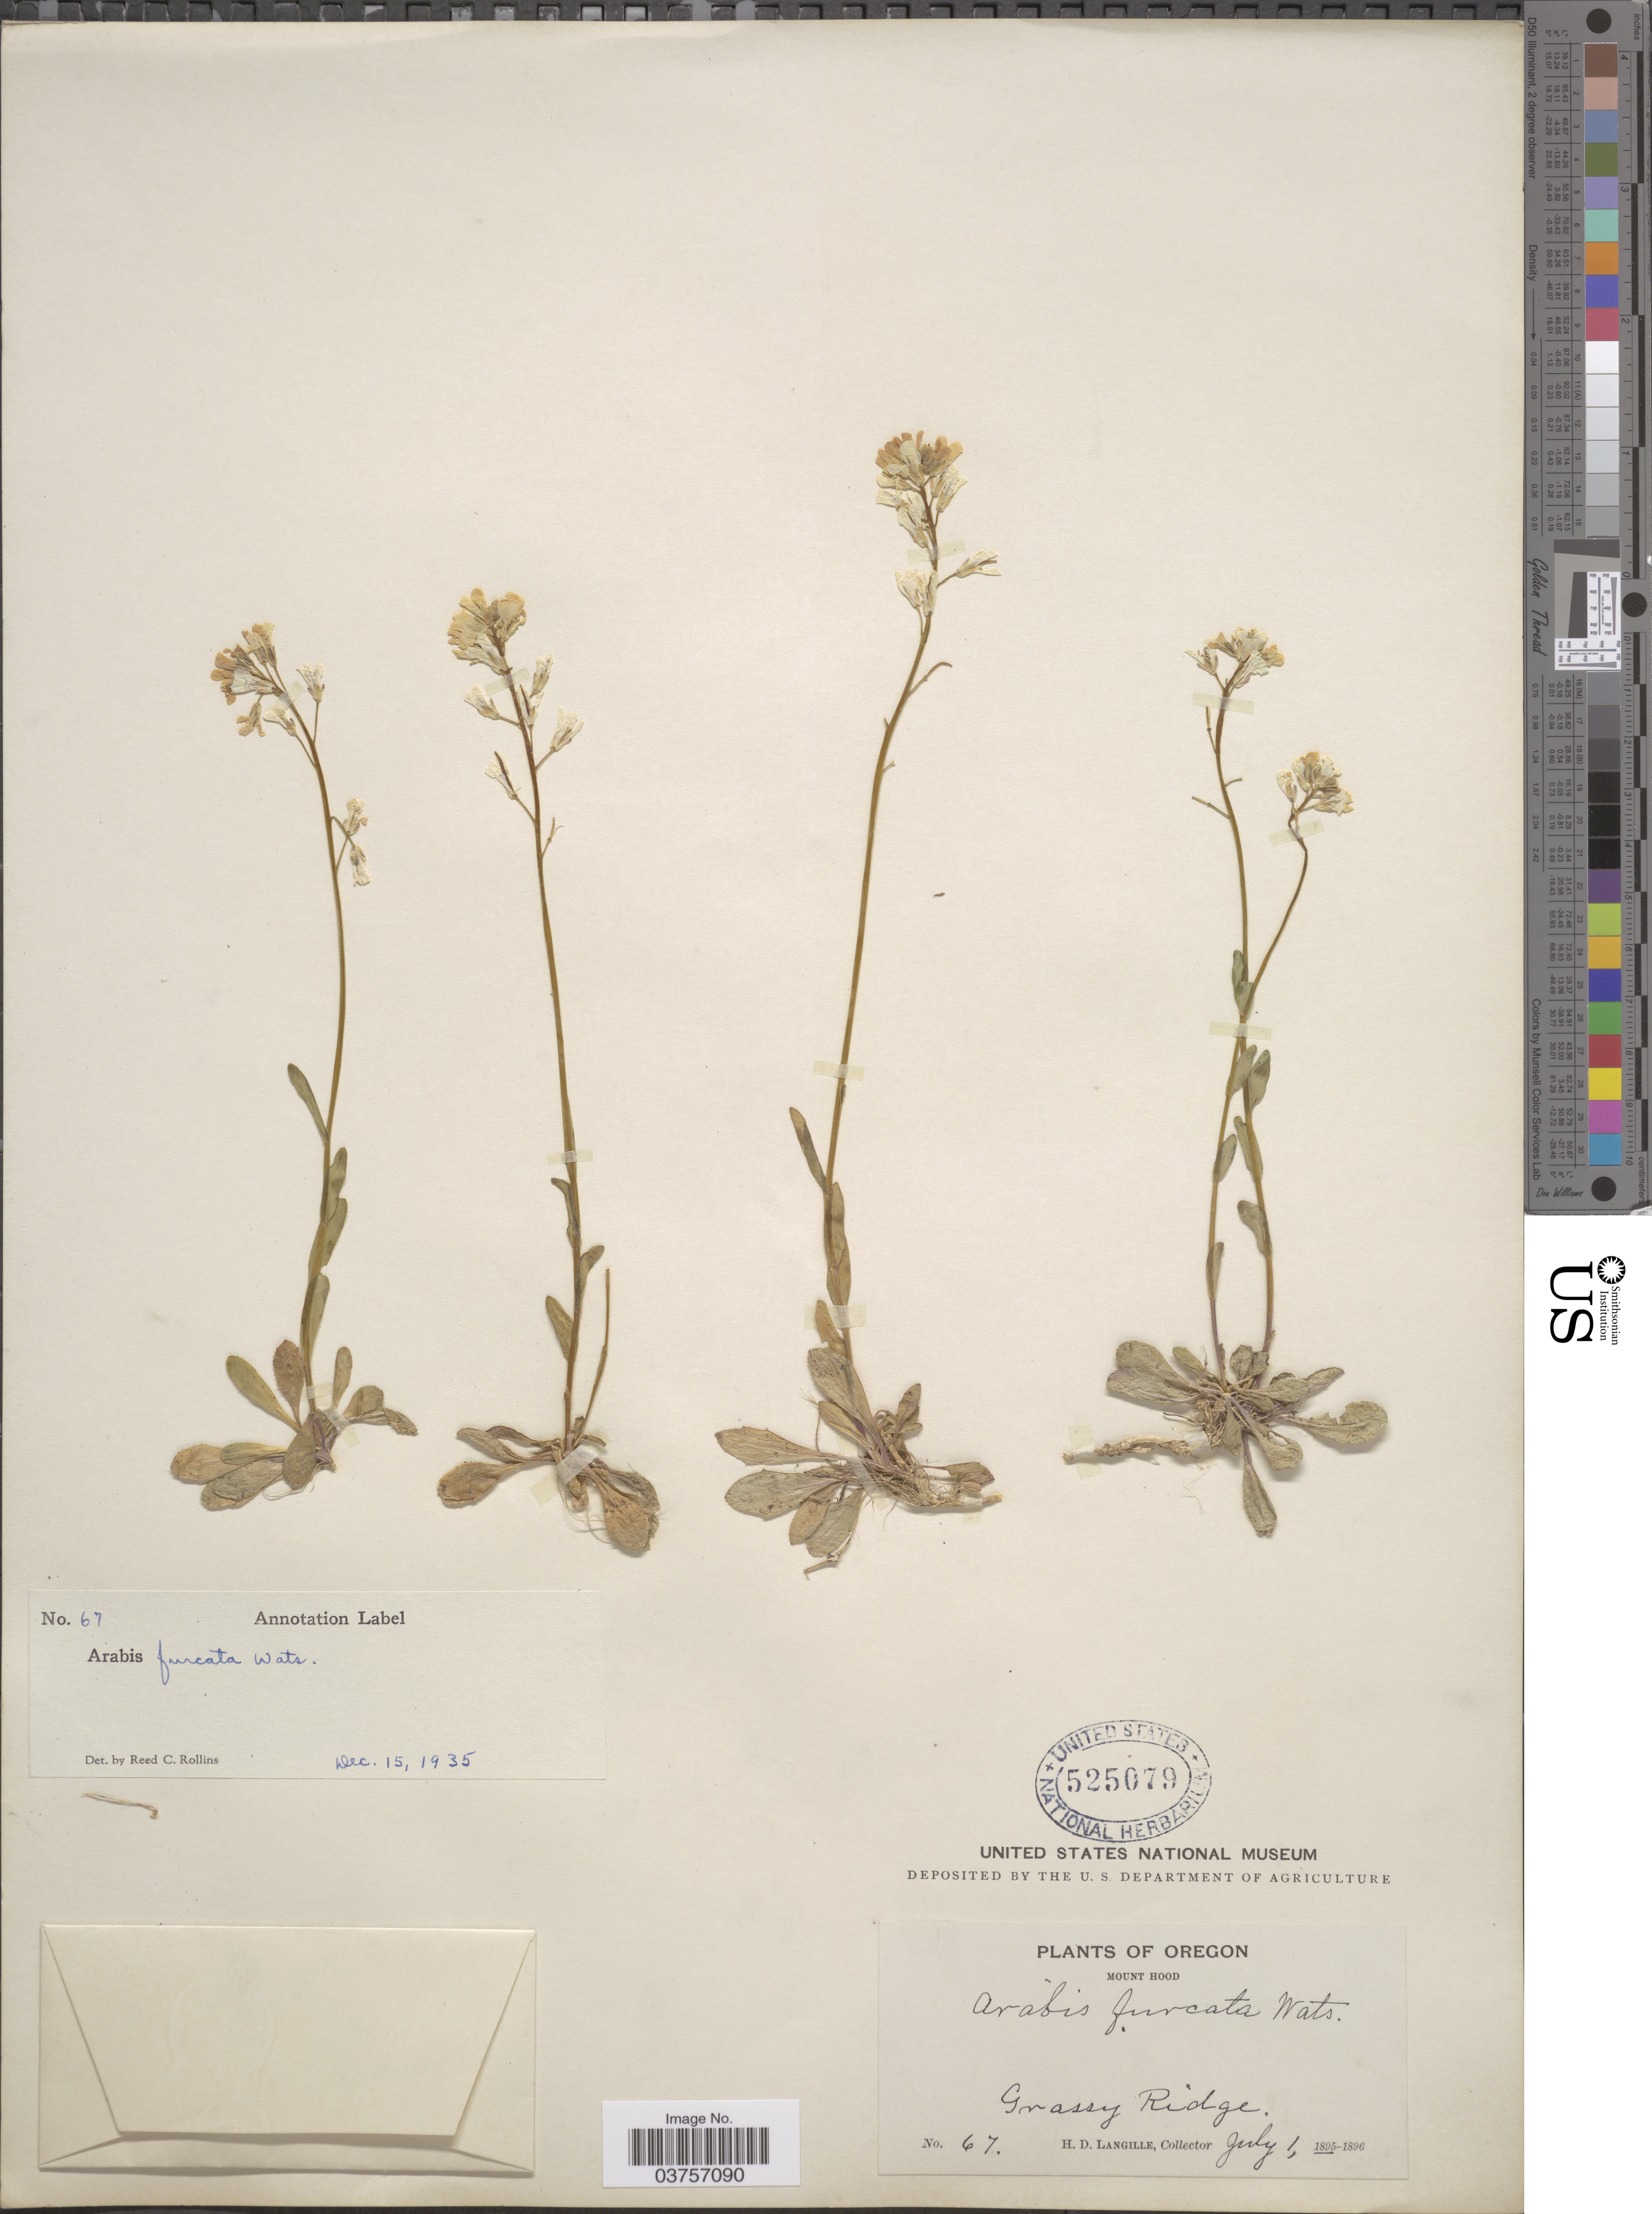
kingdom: Plantae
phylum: Tracheophyta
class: Magnoliopsida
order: Brassicales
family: Brassicaceae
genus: Arabis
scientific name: Arabis furcata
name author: S. Watson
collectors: H. Langille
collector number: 67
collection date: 1895-07-01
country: United States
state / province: Oregon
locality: Mount Hood. Grassy Ridge.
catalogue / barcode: US 525079